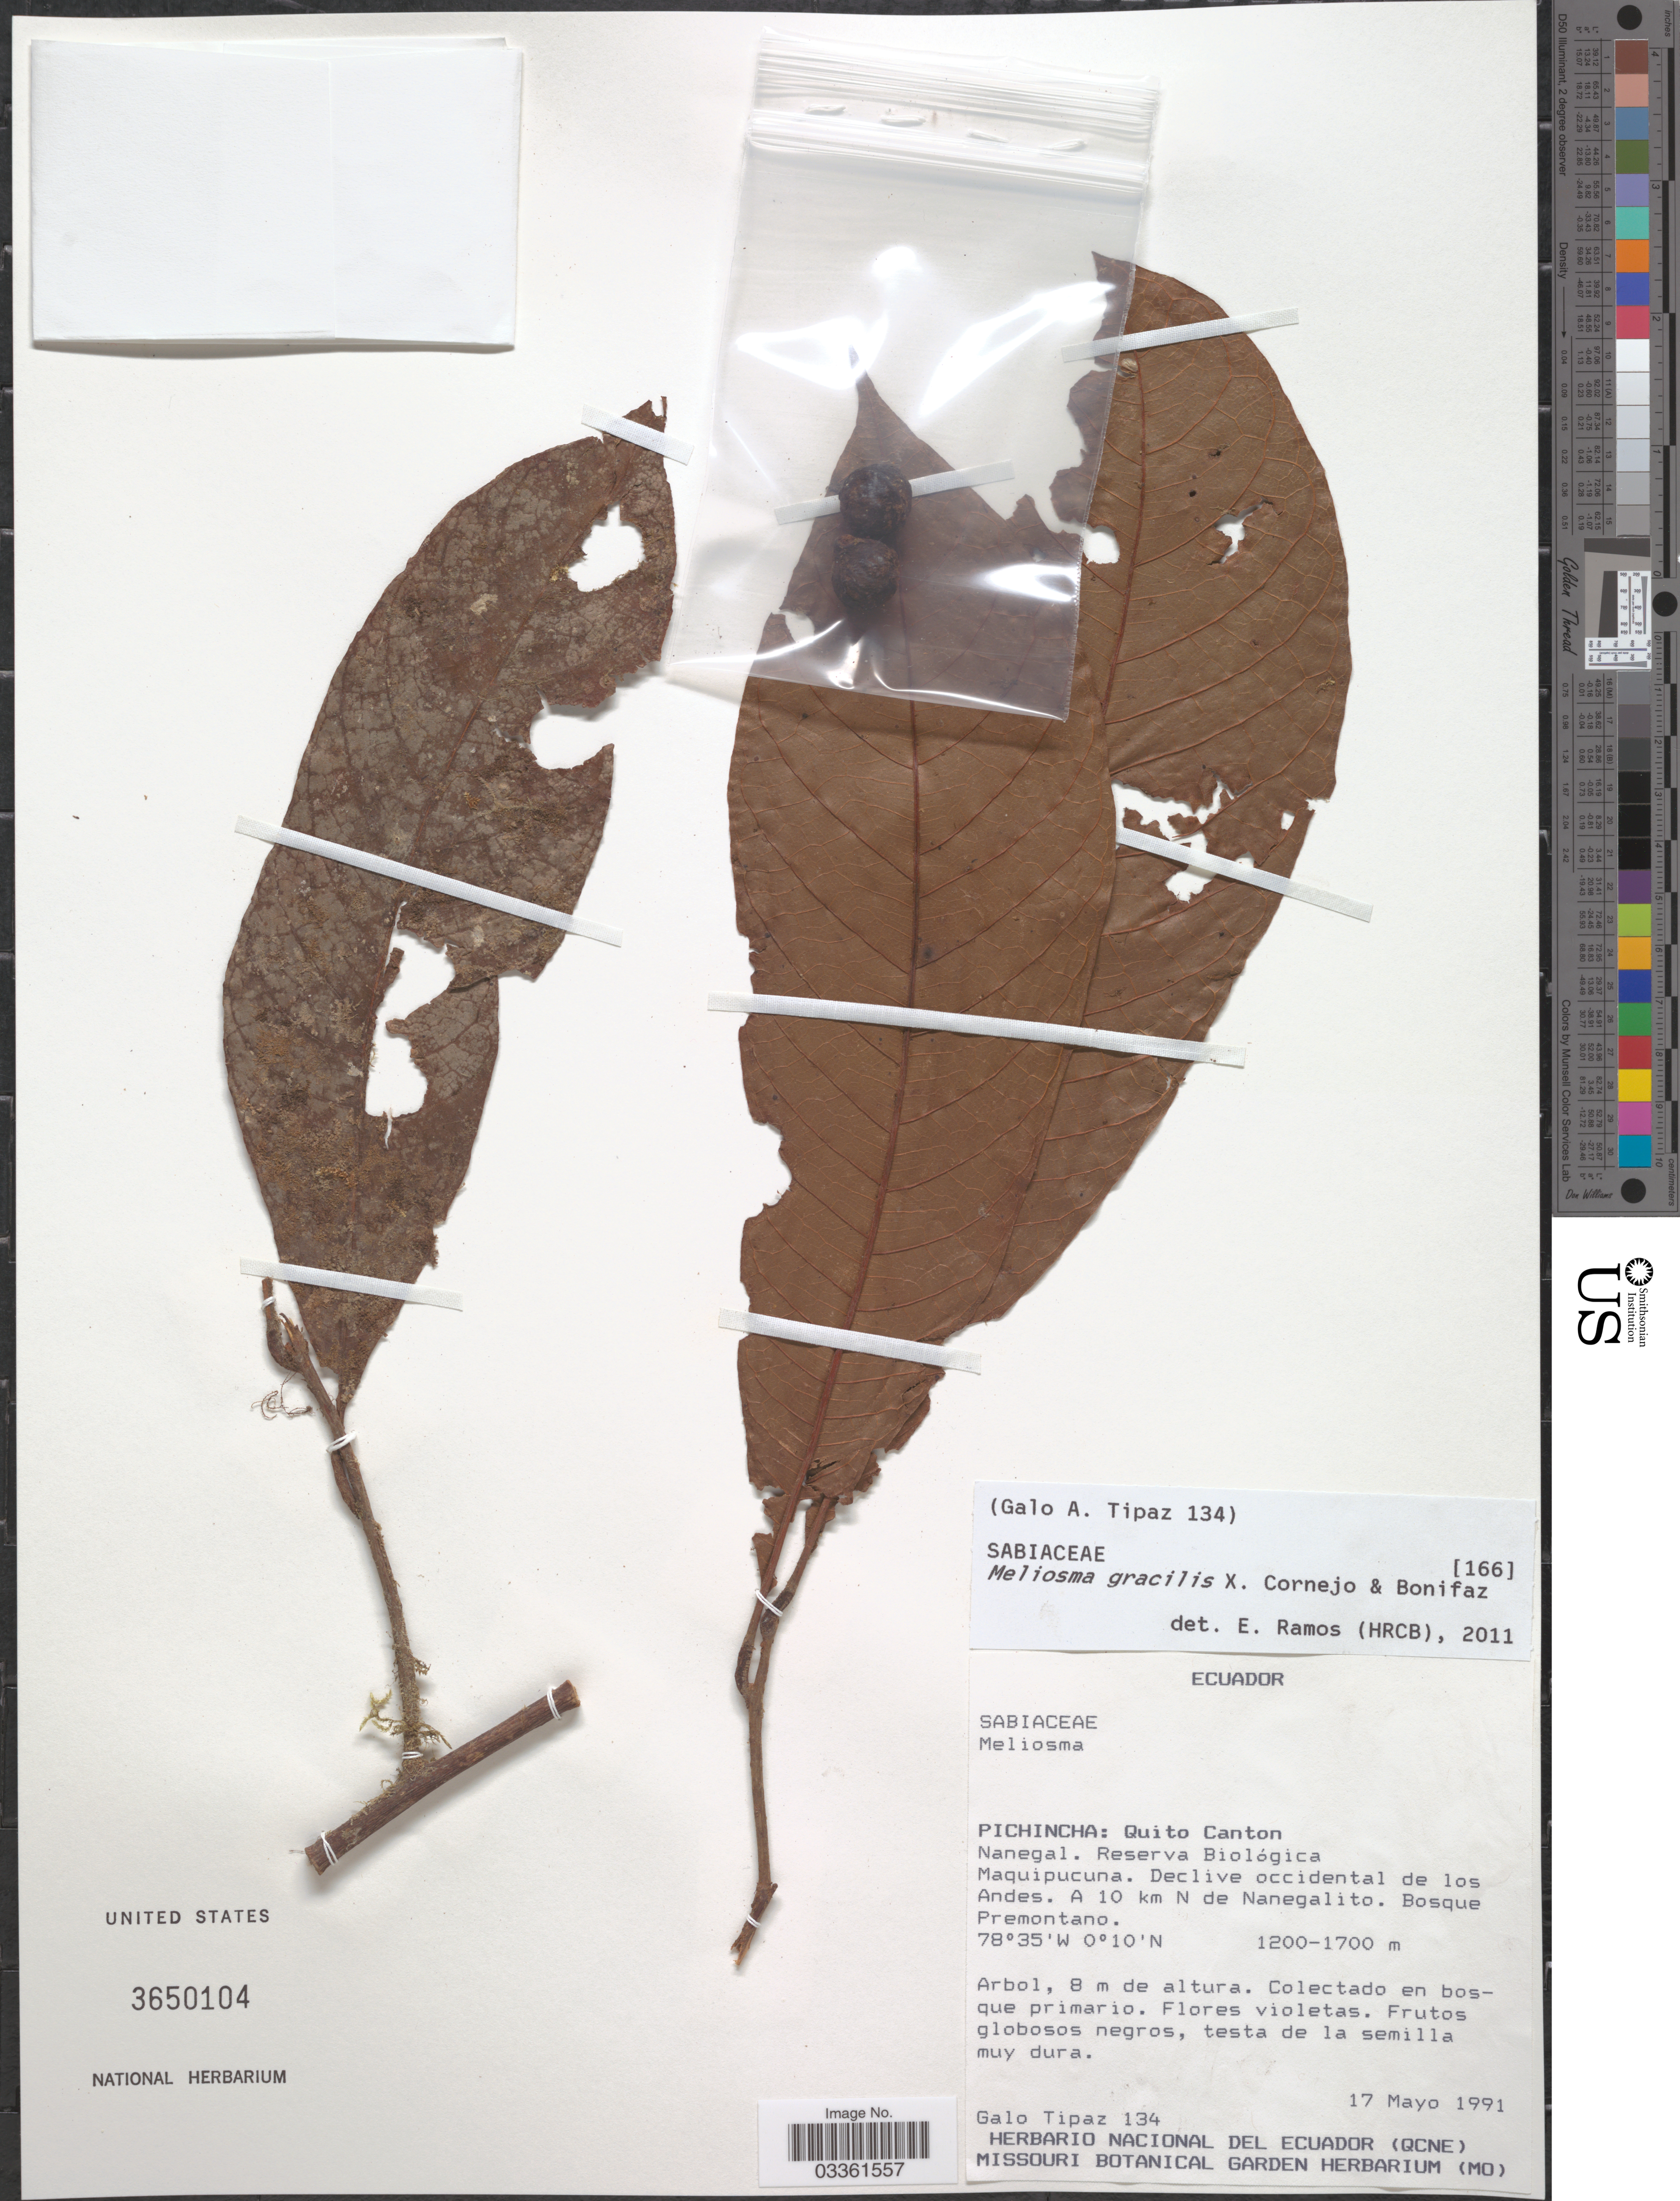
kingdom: Plantae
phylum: Tracheophyta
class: Magnoliopsida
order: Proteales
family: Sabiaceae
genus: Meliosma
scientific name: Meliosma gracilis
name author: Cornejo & Bonifaz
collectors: G. Tipaz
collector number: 134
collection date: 1991-05-17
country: Ecuador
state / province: Pichincha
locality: Quito Canton Nanegal. Reserva Biológica Maquipucuna. Declive occidental de los Andes. A 10 km N de Nanegalito. Bosque Premontano.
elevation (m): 1200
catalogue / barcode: US 3650104